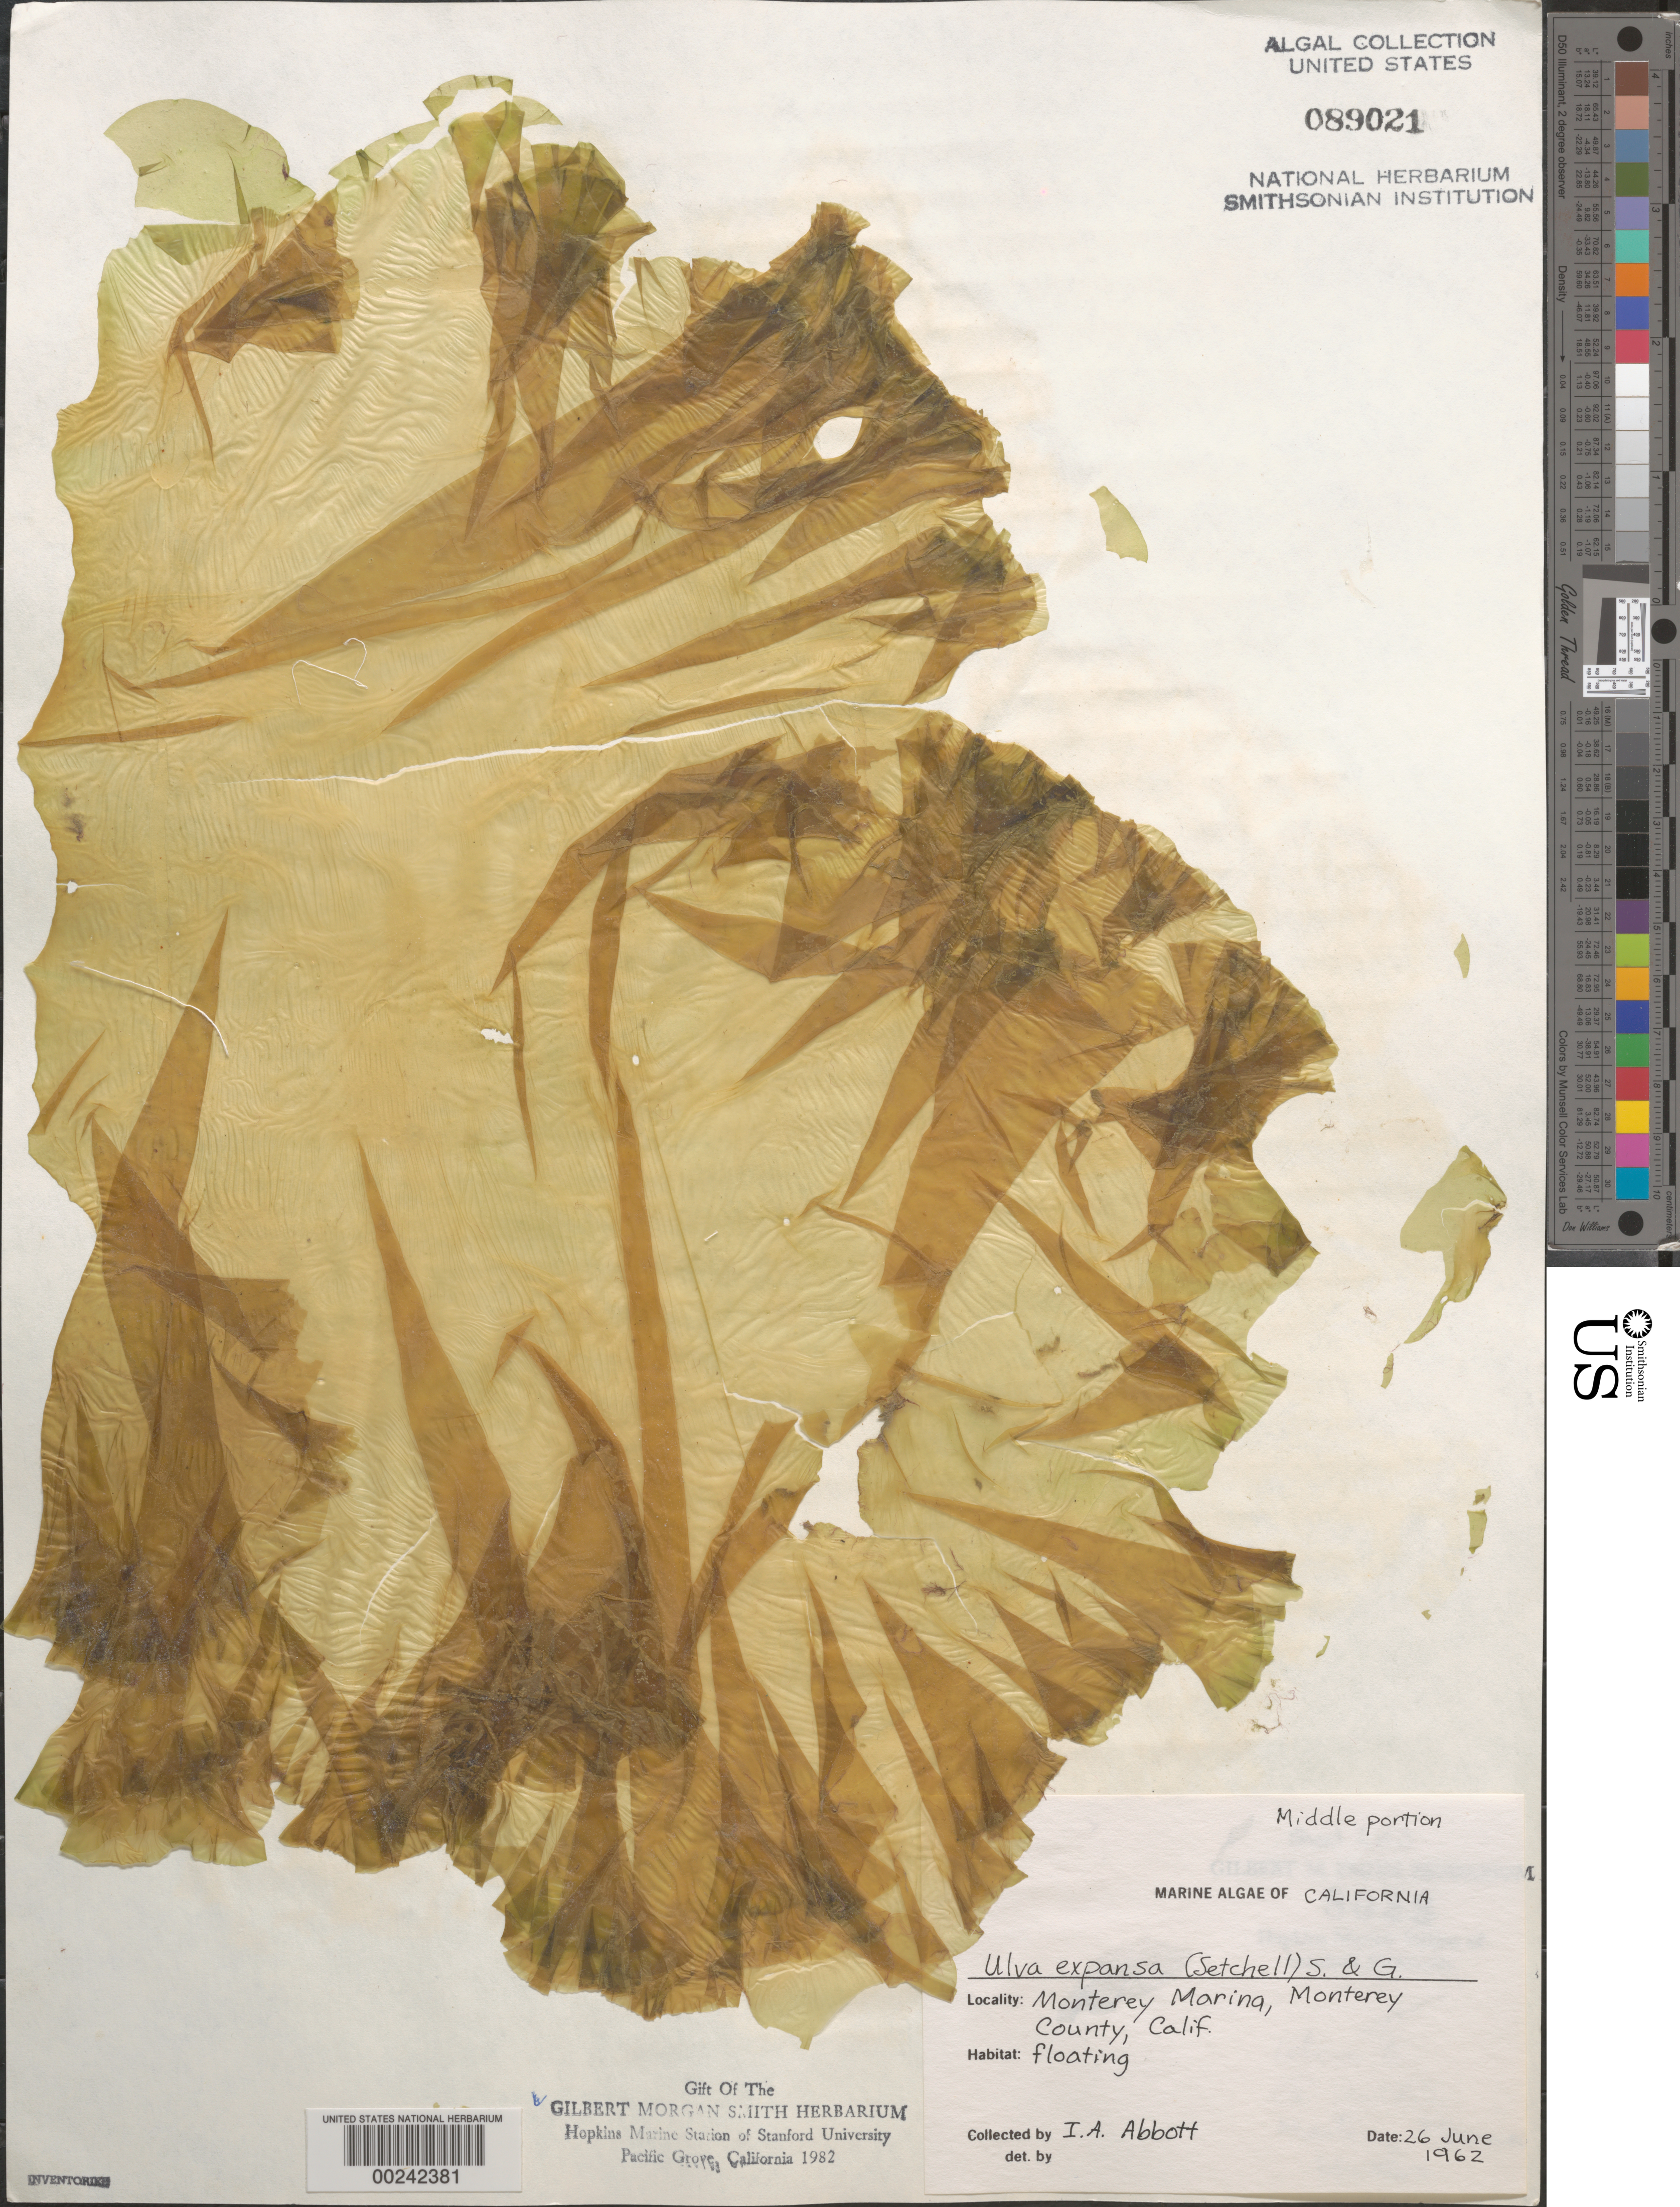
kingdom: Plantae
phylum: Chlorophyta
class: Ulvophyceae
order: Ulvales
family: Ulvaceae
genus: Ulva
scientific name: Ulva expansa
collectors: I. A. Abbott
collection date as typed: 26 Jun 1962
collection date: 1962-06-26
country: United States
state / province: California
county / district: Monterey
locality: Monterey Marina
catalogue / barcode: US 89021